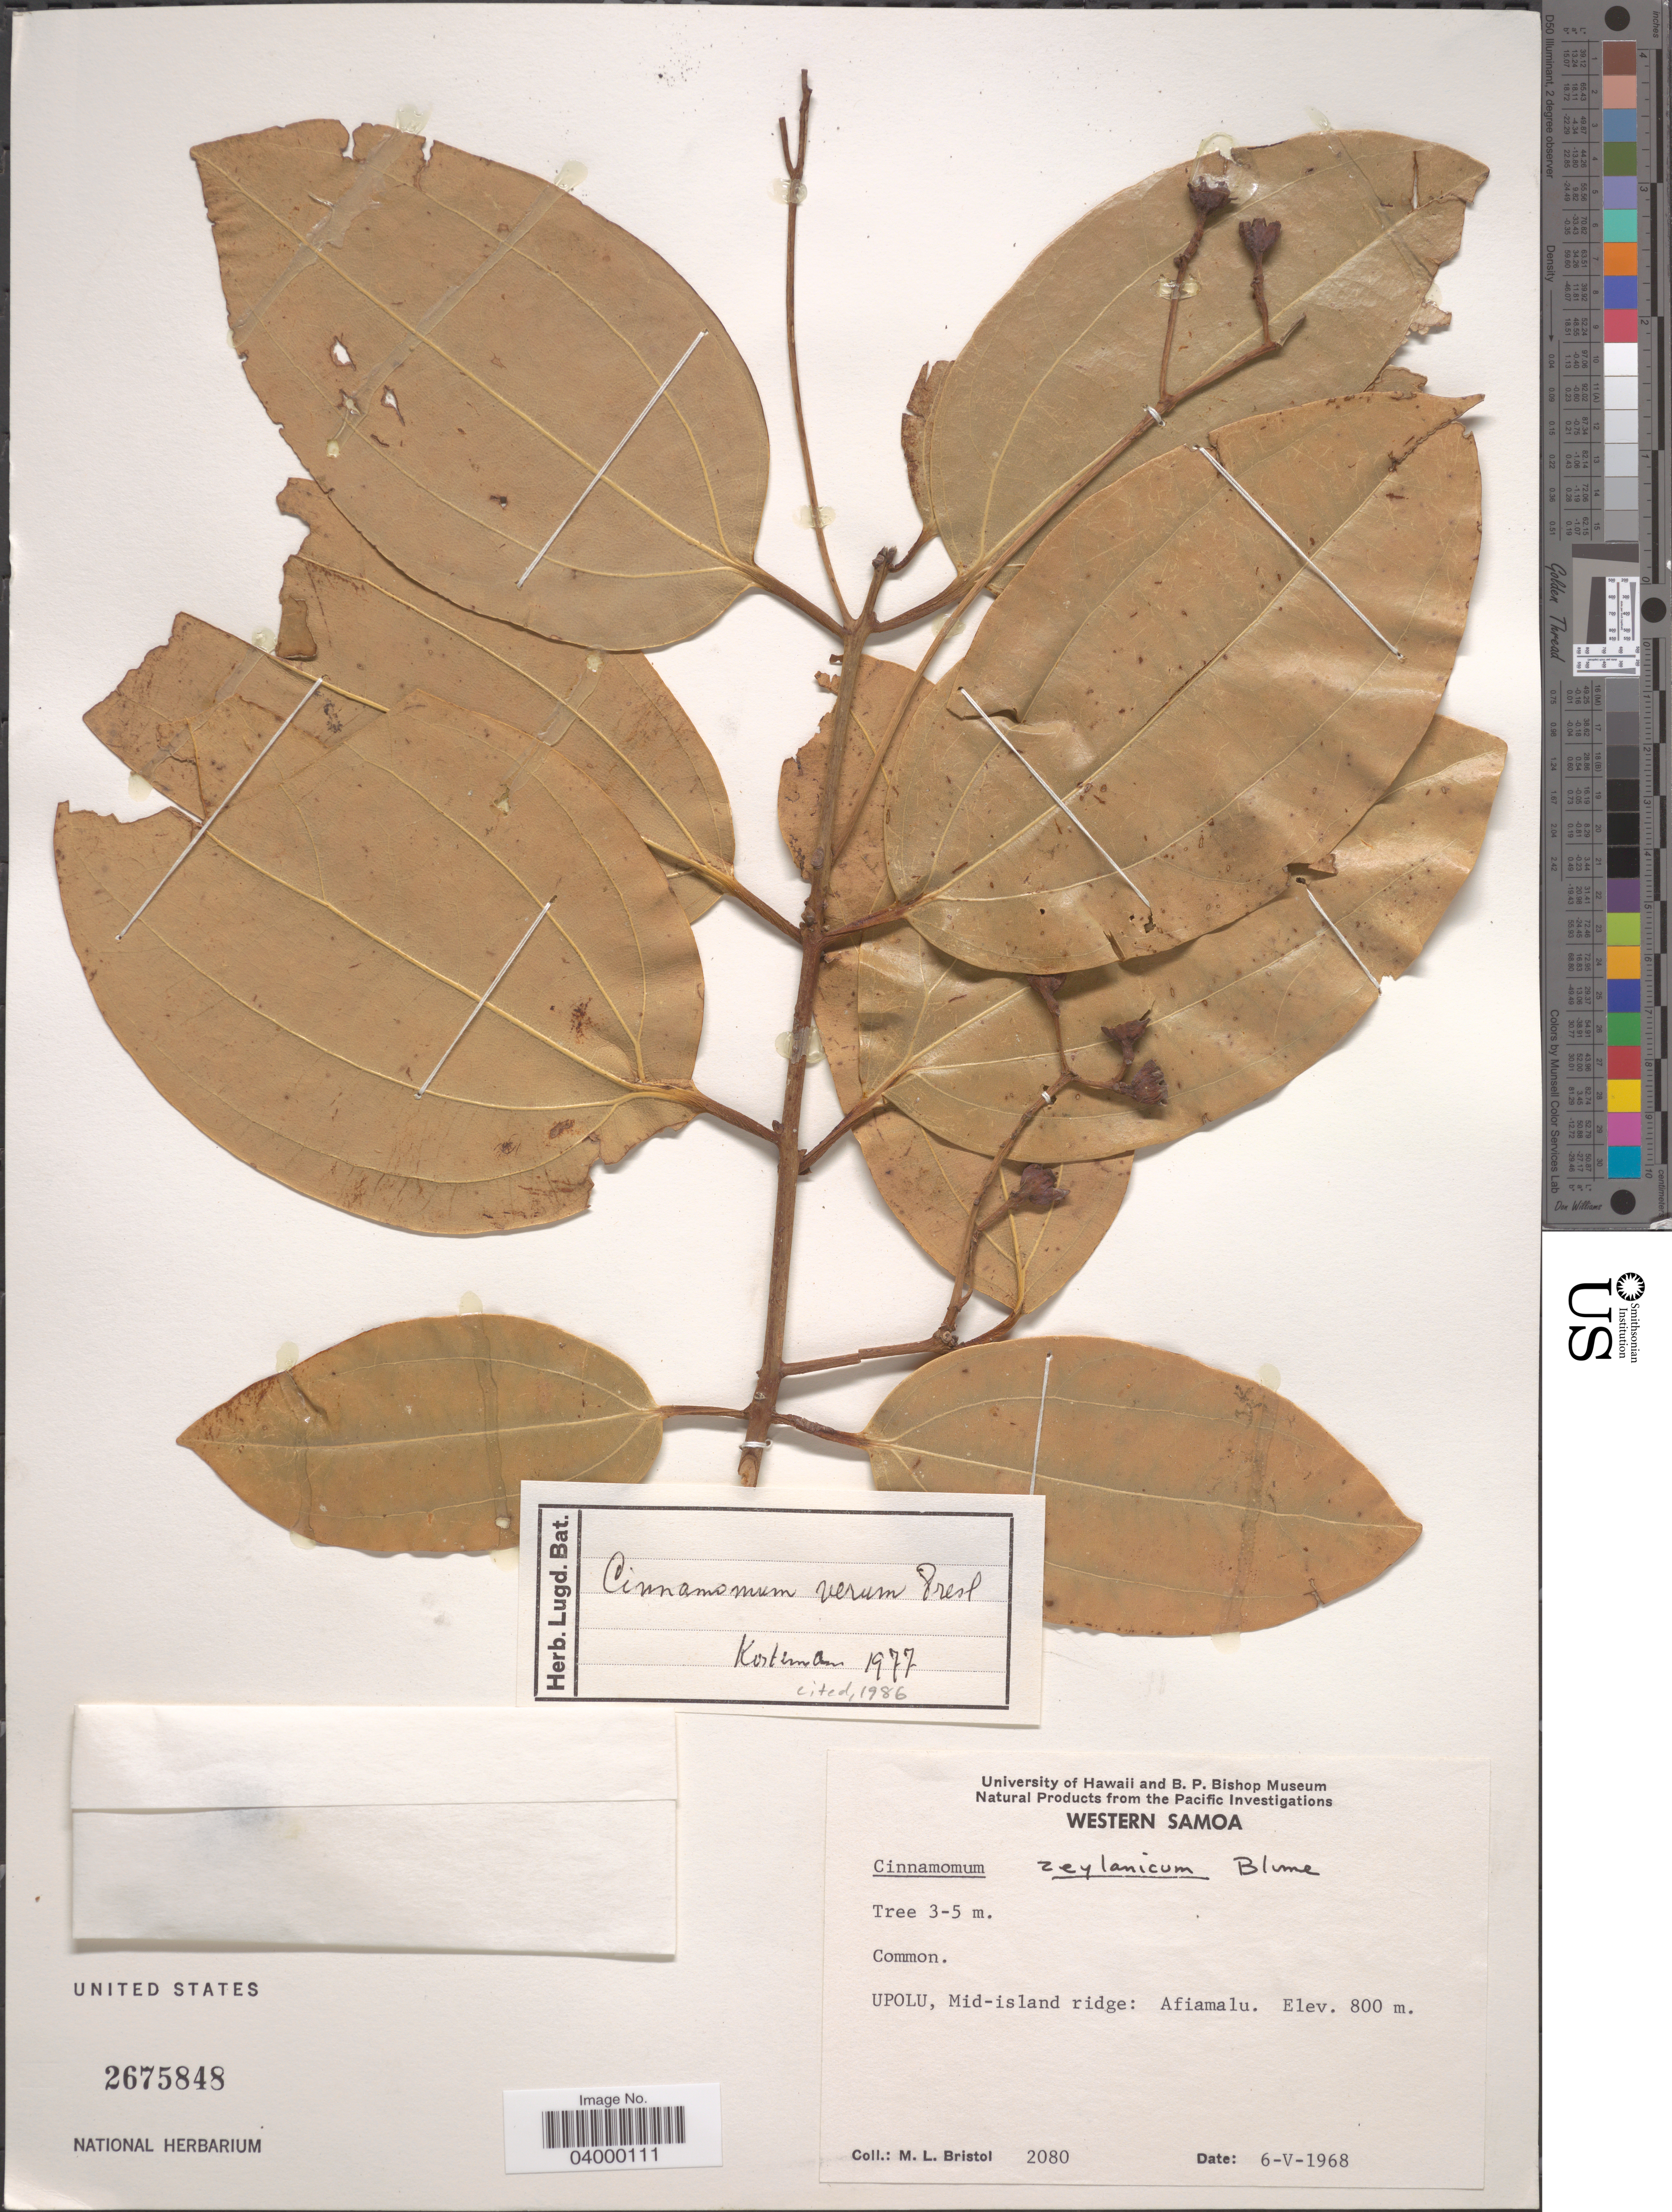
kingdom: Plantae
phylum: Tracheophyta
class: Magnoliopsida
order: Laurales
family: Lauraceae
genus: Cinnamomum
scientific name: Cinnamomum verum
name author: J. Presl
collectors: M. L. Bristol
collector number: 2080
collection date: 1968-05-06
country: Samoa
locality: Western Samoa. Upolu, Mid-island ridge: Afiamalu.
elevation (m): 800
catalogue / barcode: US 2675848